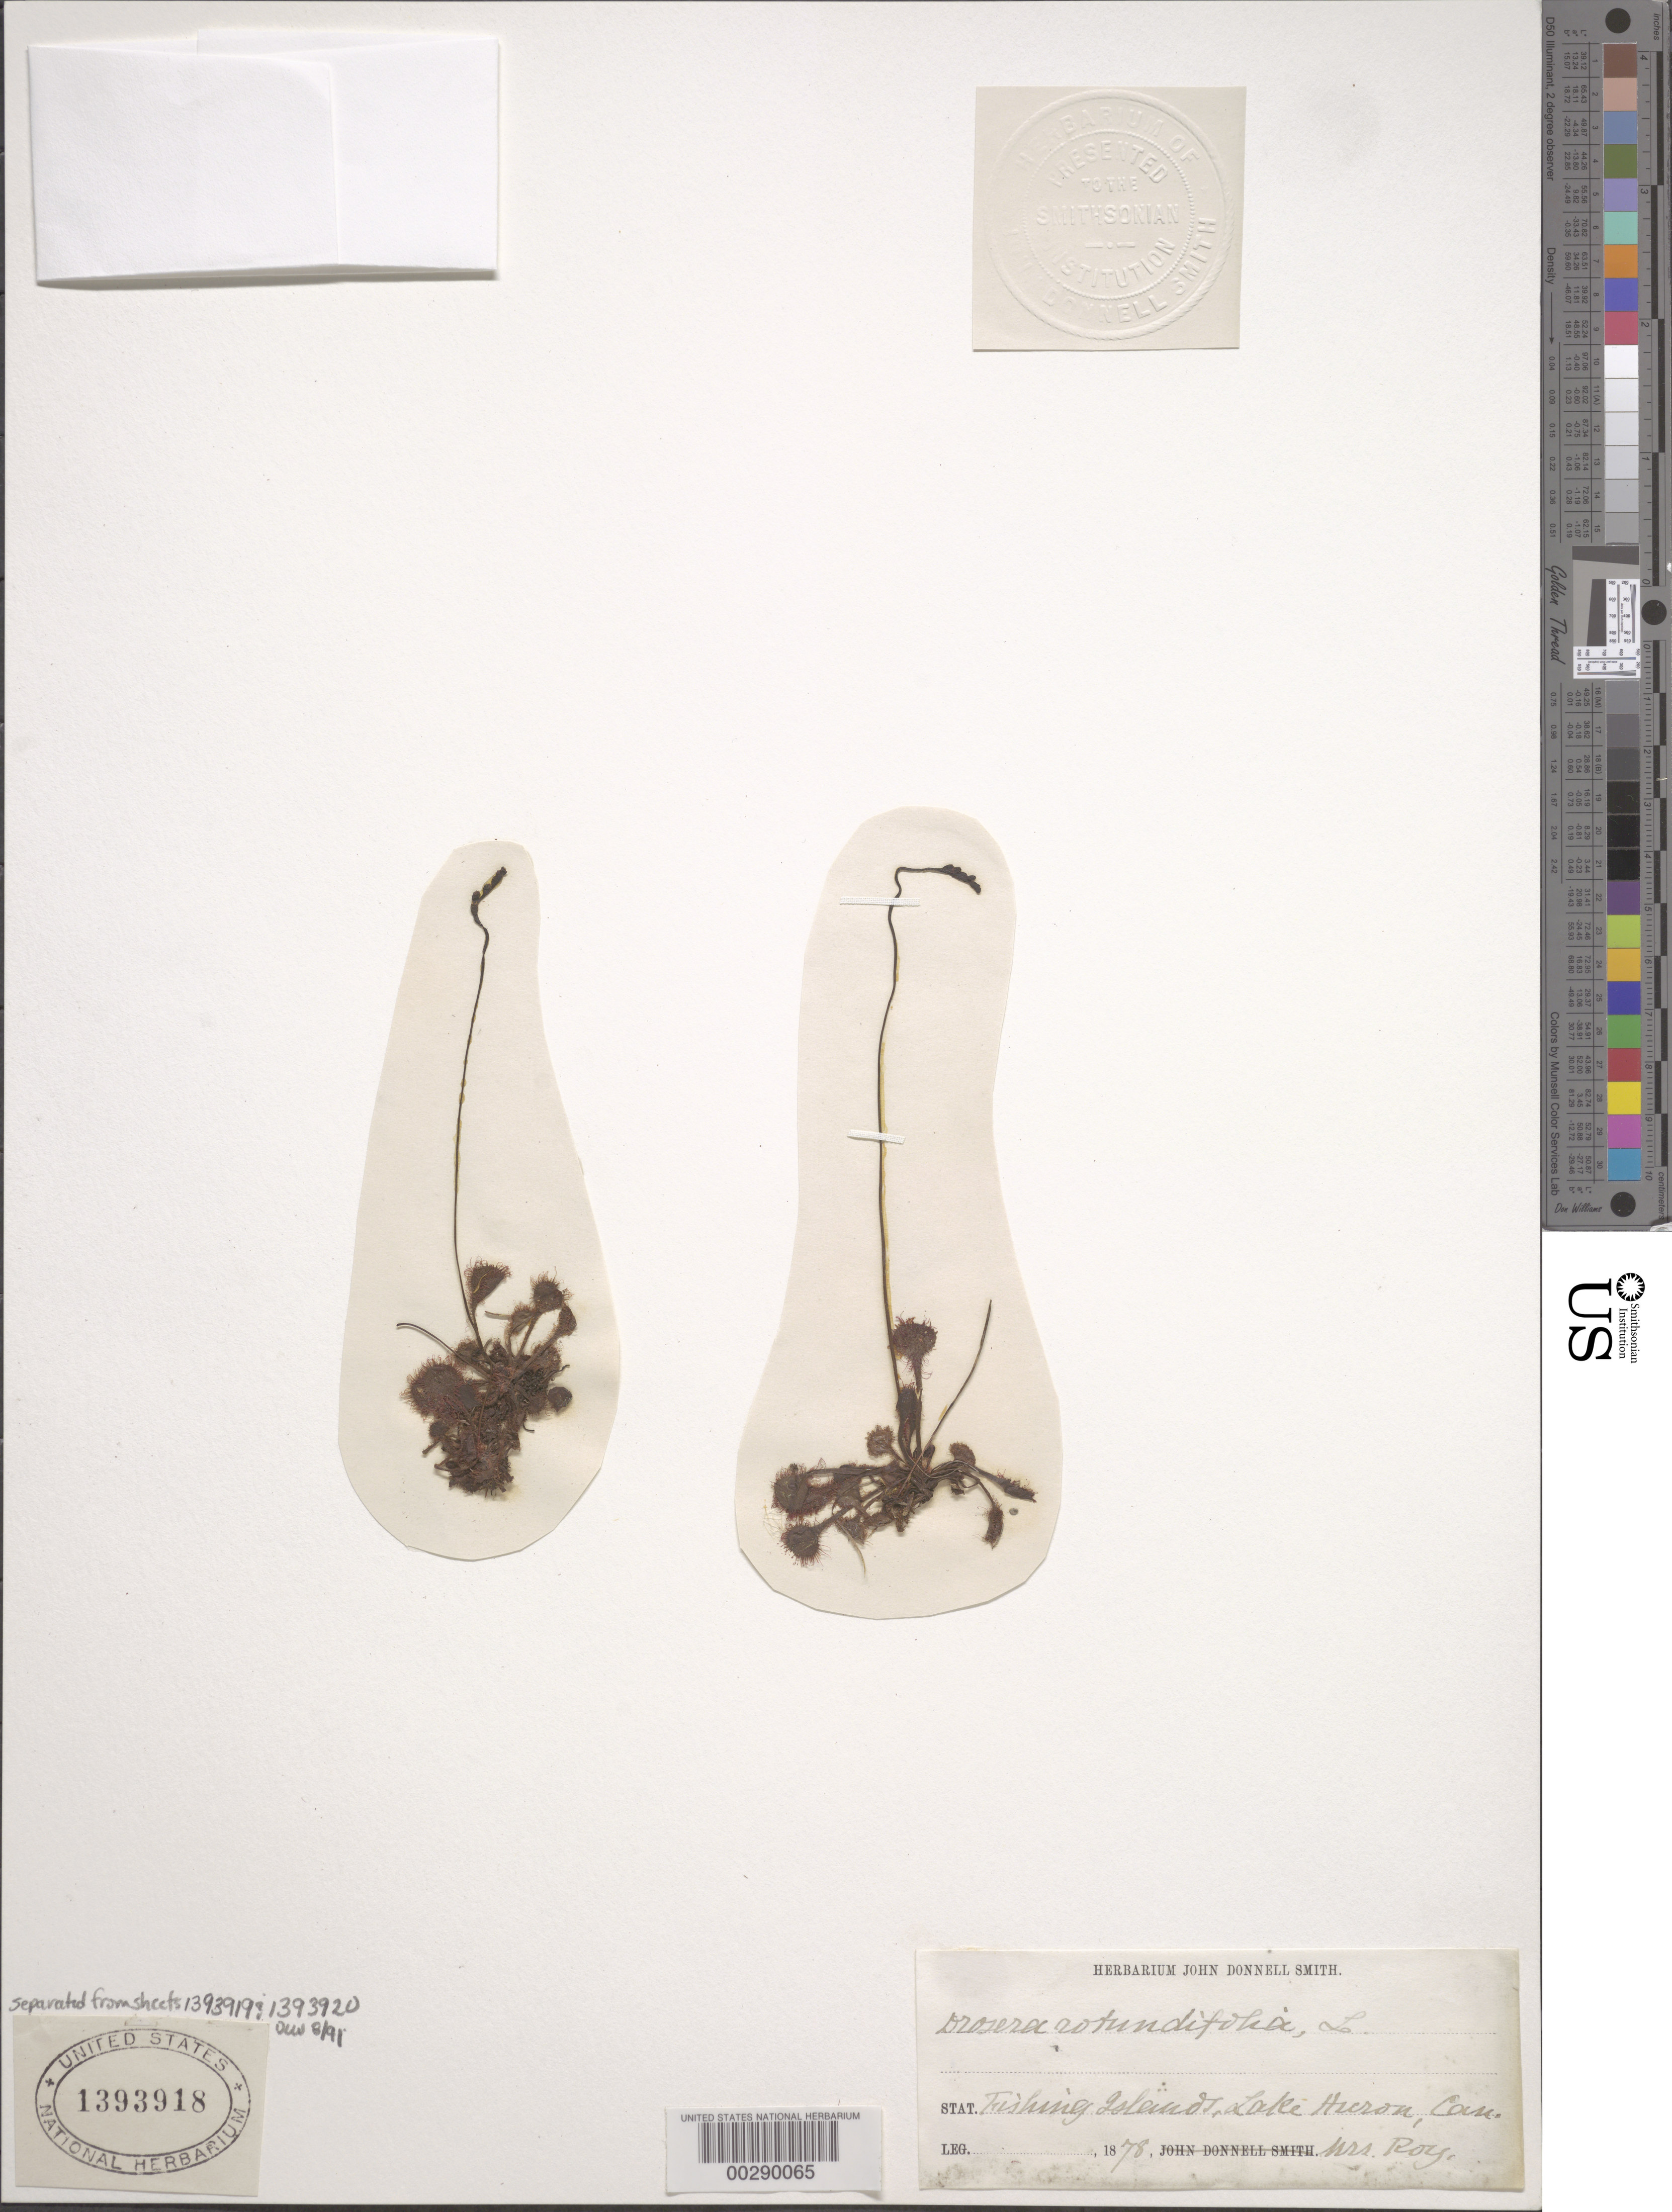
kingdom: Plantae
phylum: Tracheophyta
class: Magnoliopsida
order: Caryophyllales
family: Droseraceae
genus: Drosera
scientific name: Drosera rotundifolia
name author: L.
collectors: Ray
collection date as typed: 1878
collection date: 1878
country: Canada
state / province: Ontario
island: Fishing Island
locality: Lake Huron, Fishing I.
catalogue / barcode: US 1393918